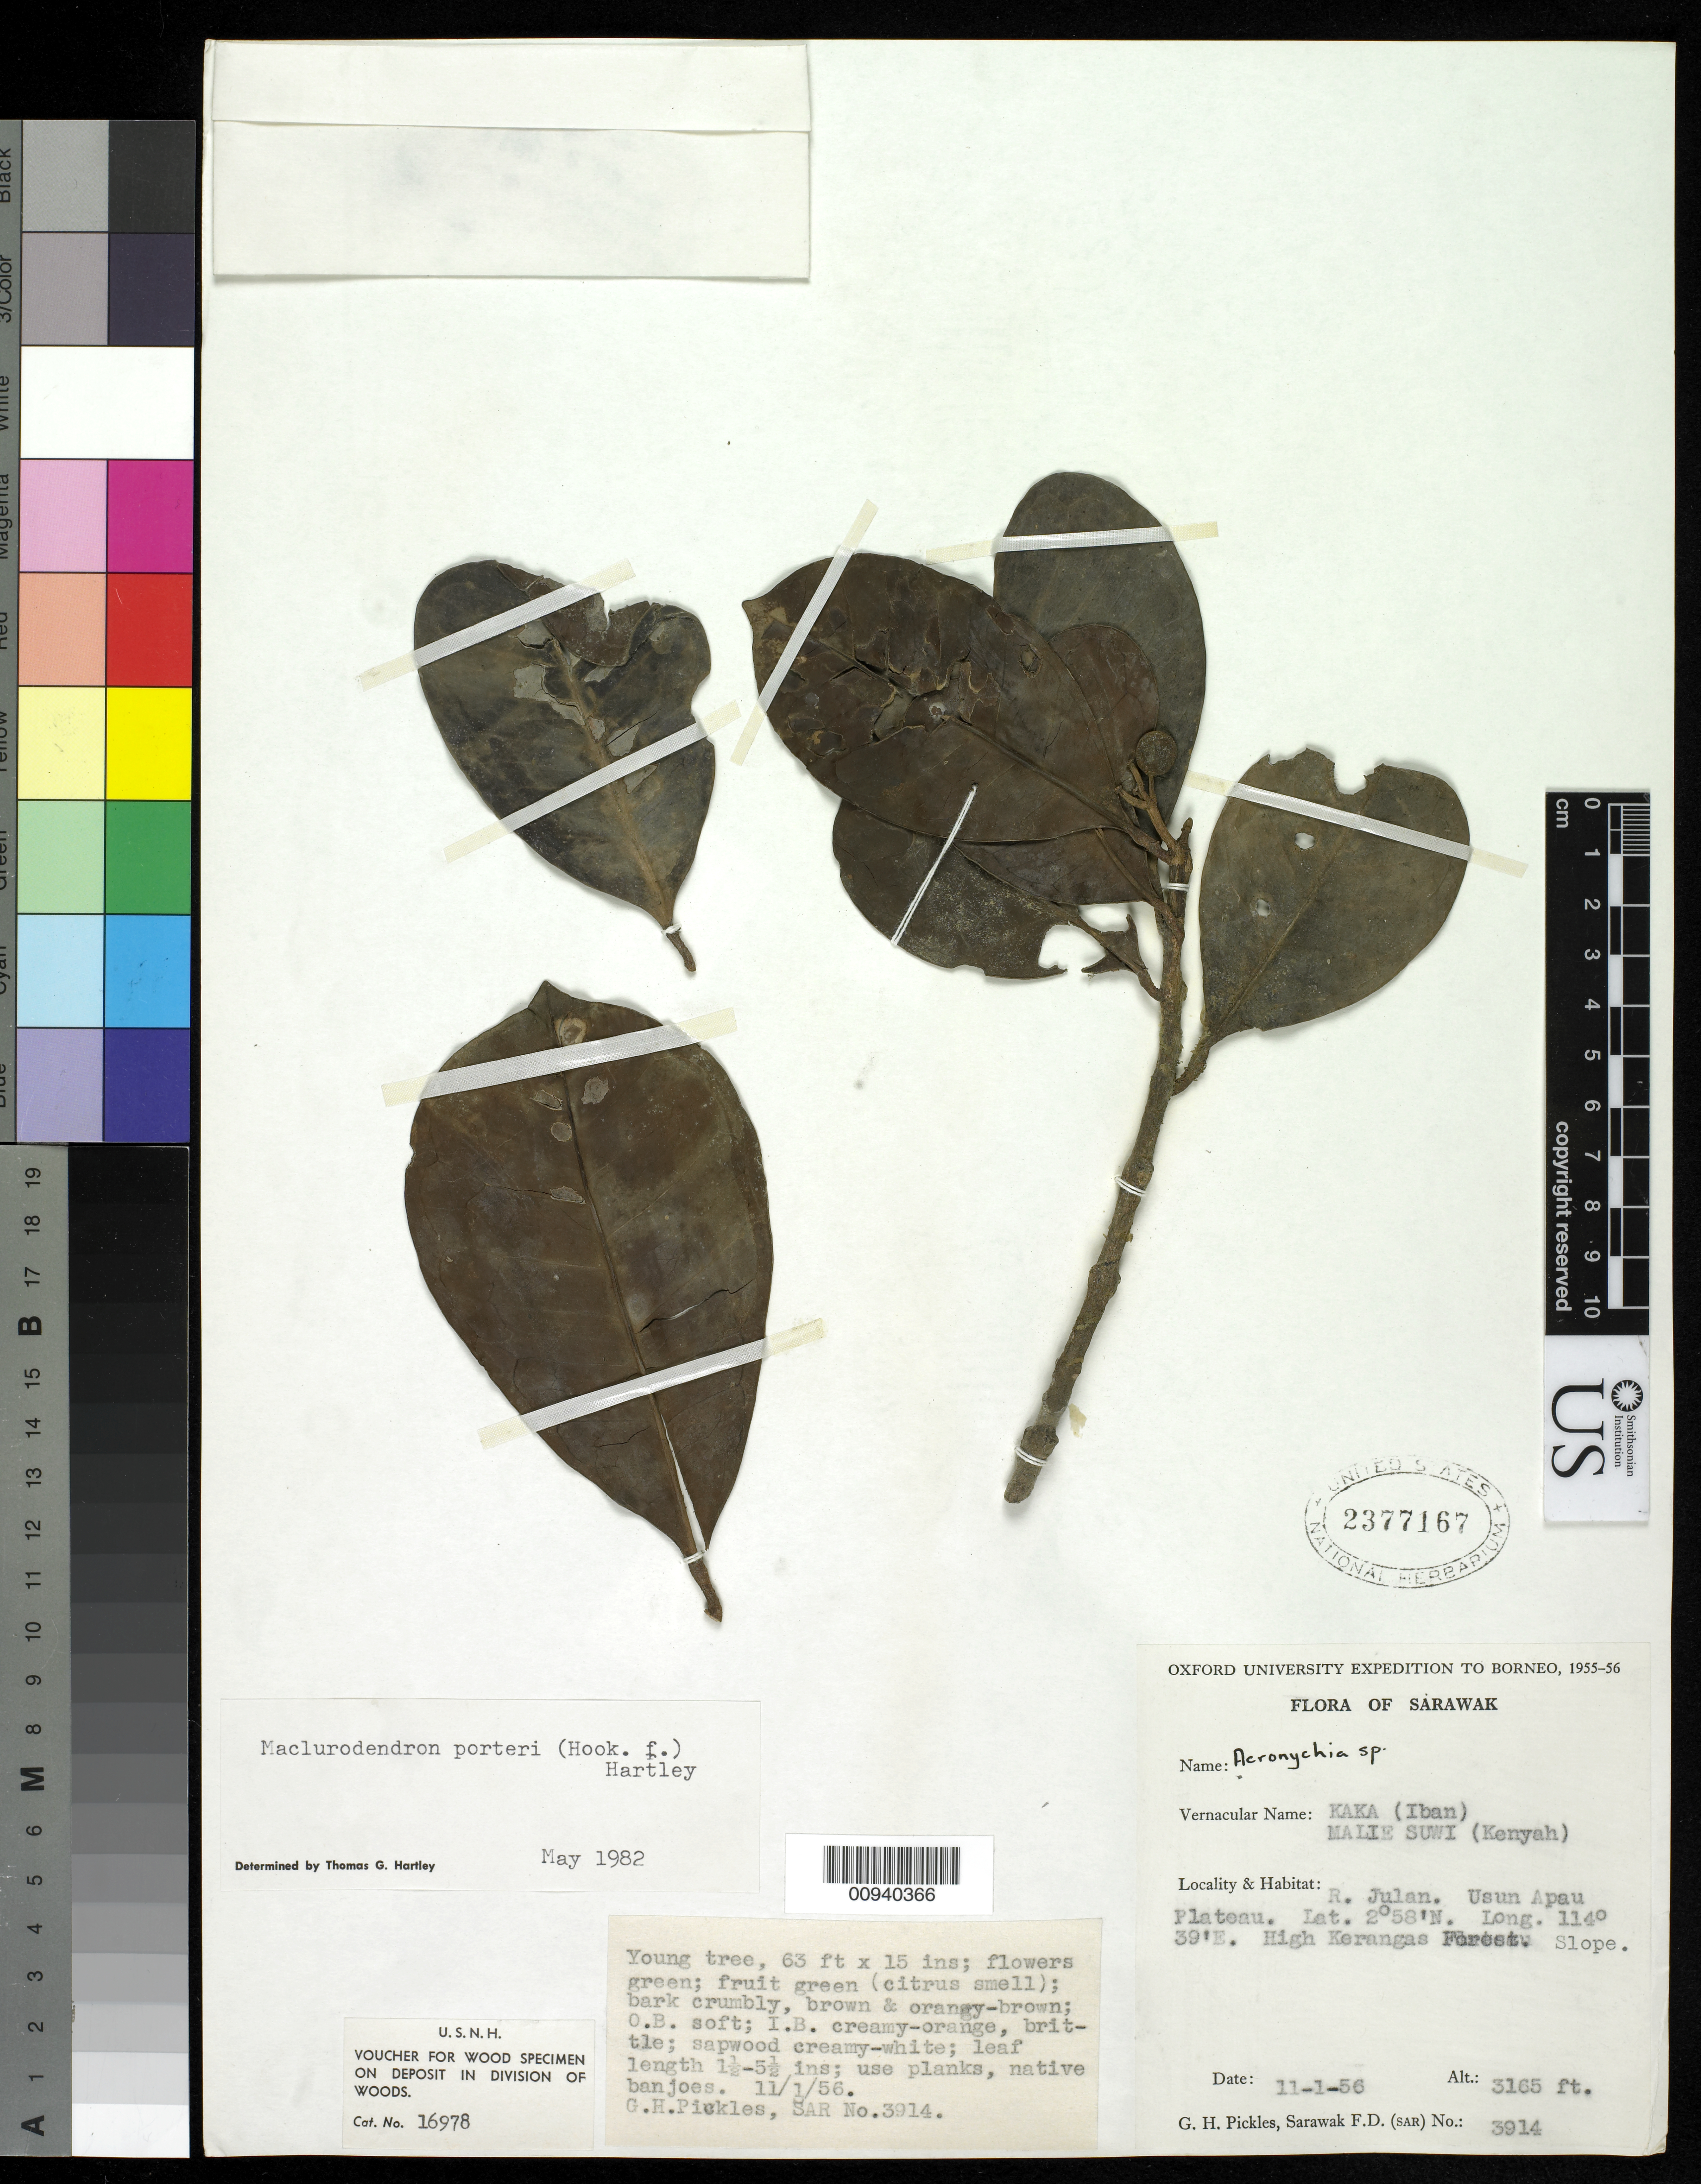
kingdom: Plantae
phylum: Tracheophyta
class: Magnoliopsida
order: Sapindales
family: Rutaceae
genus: Maclurodendron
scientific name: Maclurodendron porteri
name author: (Hook. f.) T.G. Hartley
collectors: G. Pickles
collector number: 3914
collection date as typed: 11 Jan 1956 or 01 Nov 1956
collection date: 1956-01-11 or 1956-11-01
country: Malaysia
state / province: Sarawak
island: Borneo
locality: R. Julan. Usun Apau Plateau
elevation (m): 965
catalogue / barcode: US 2377167